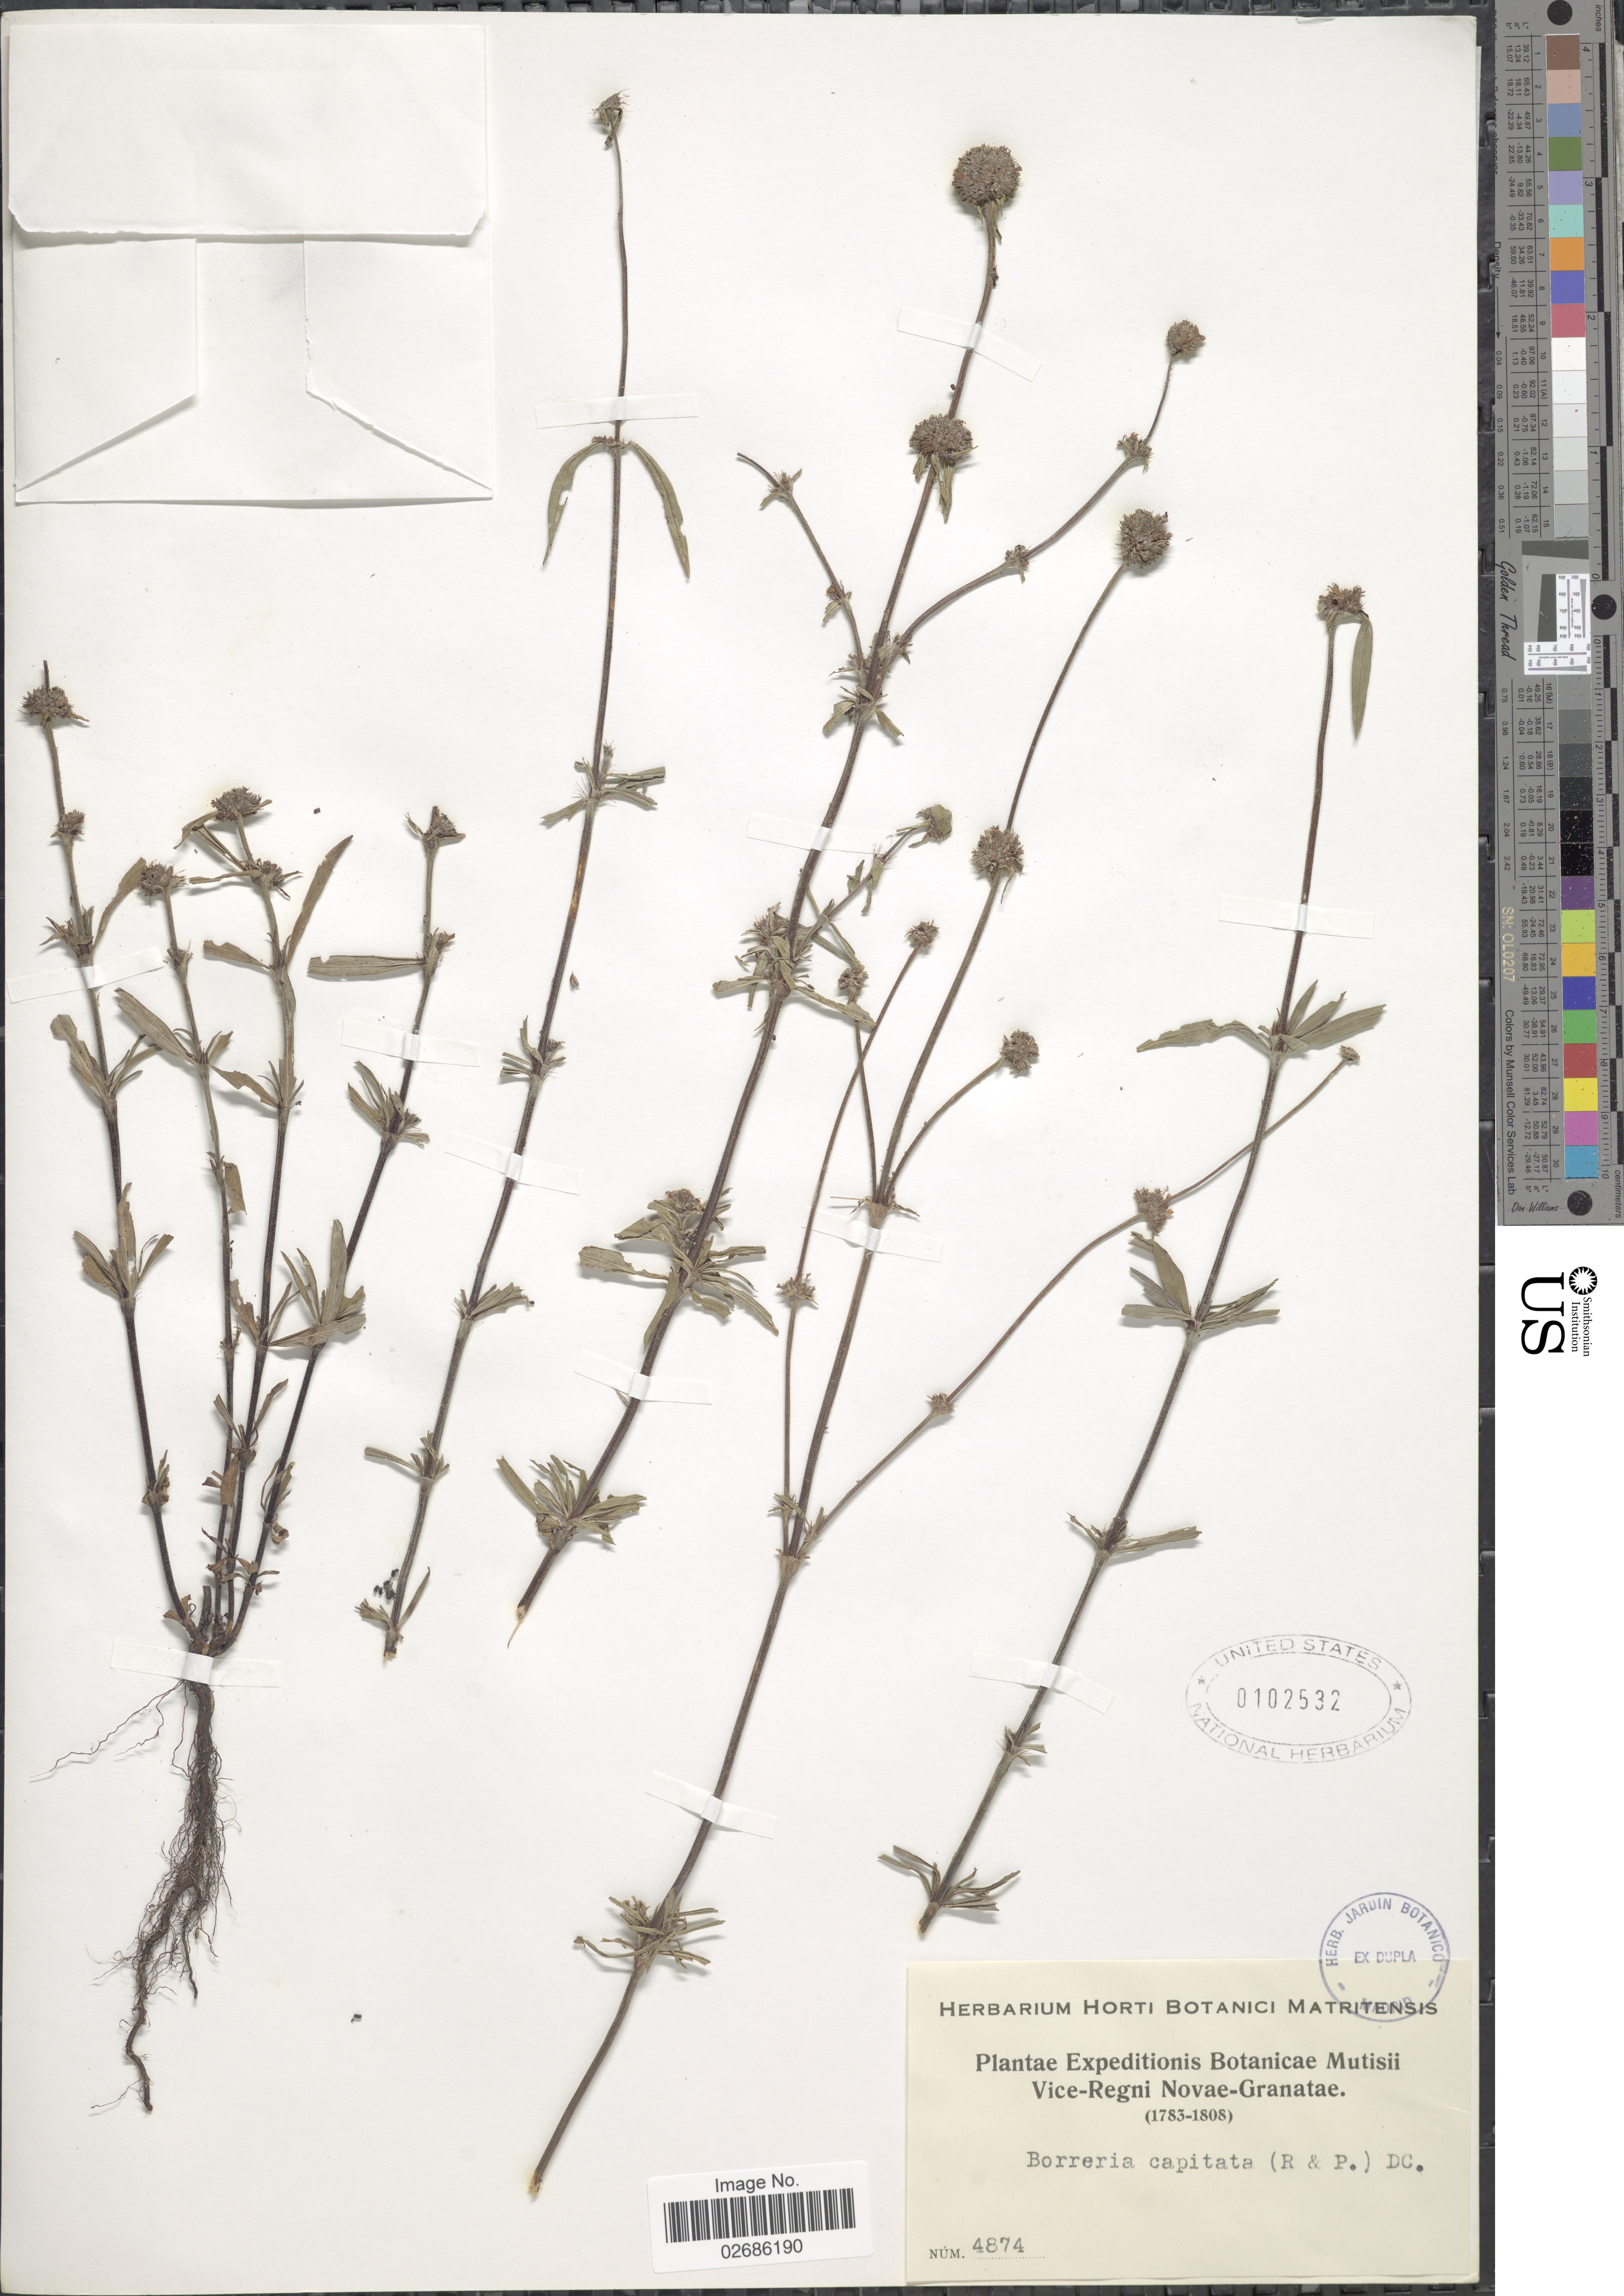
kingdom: Plantae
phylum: Tracheophyta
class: Magnoliopsida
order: Gentianales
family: Rubiaceae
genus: Borreria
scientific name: Borreria capitata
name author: (Ruiz & Pav.) DC.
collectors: Expeditions Botanicae Mutisii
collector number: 4874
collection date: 1783/1808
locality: Vice-Regni Novae-Granatae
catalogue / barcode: US 102532